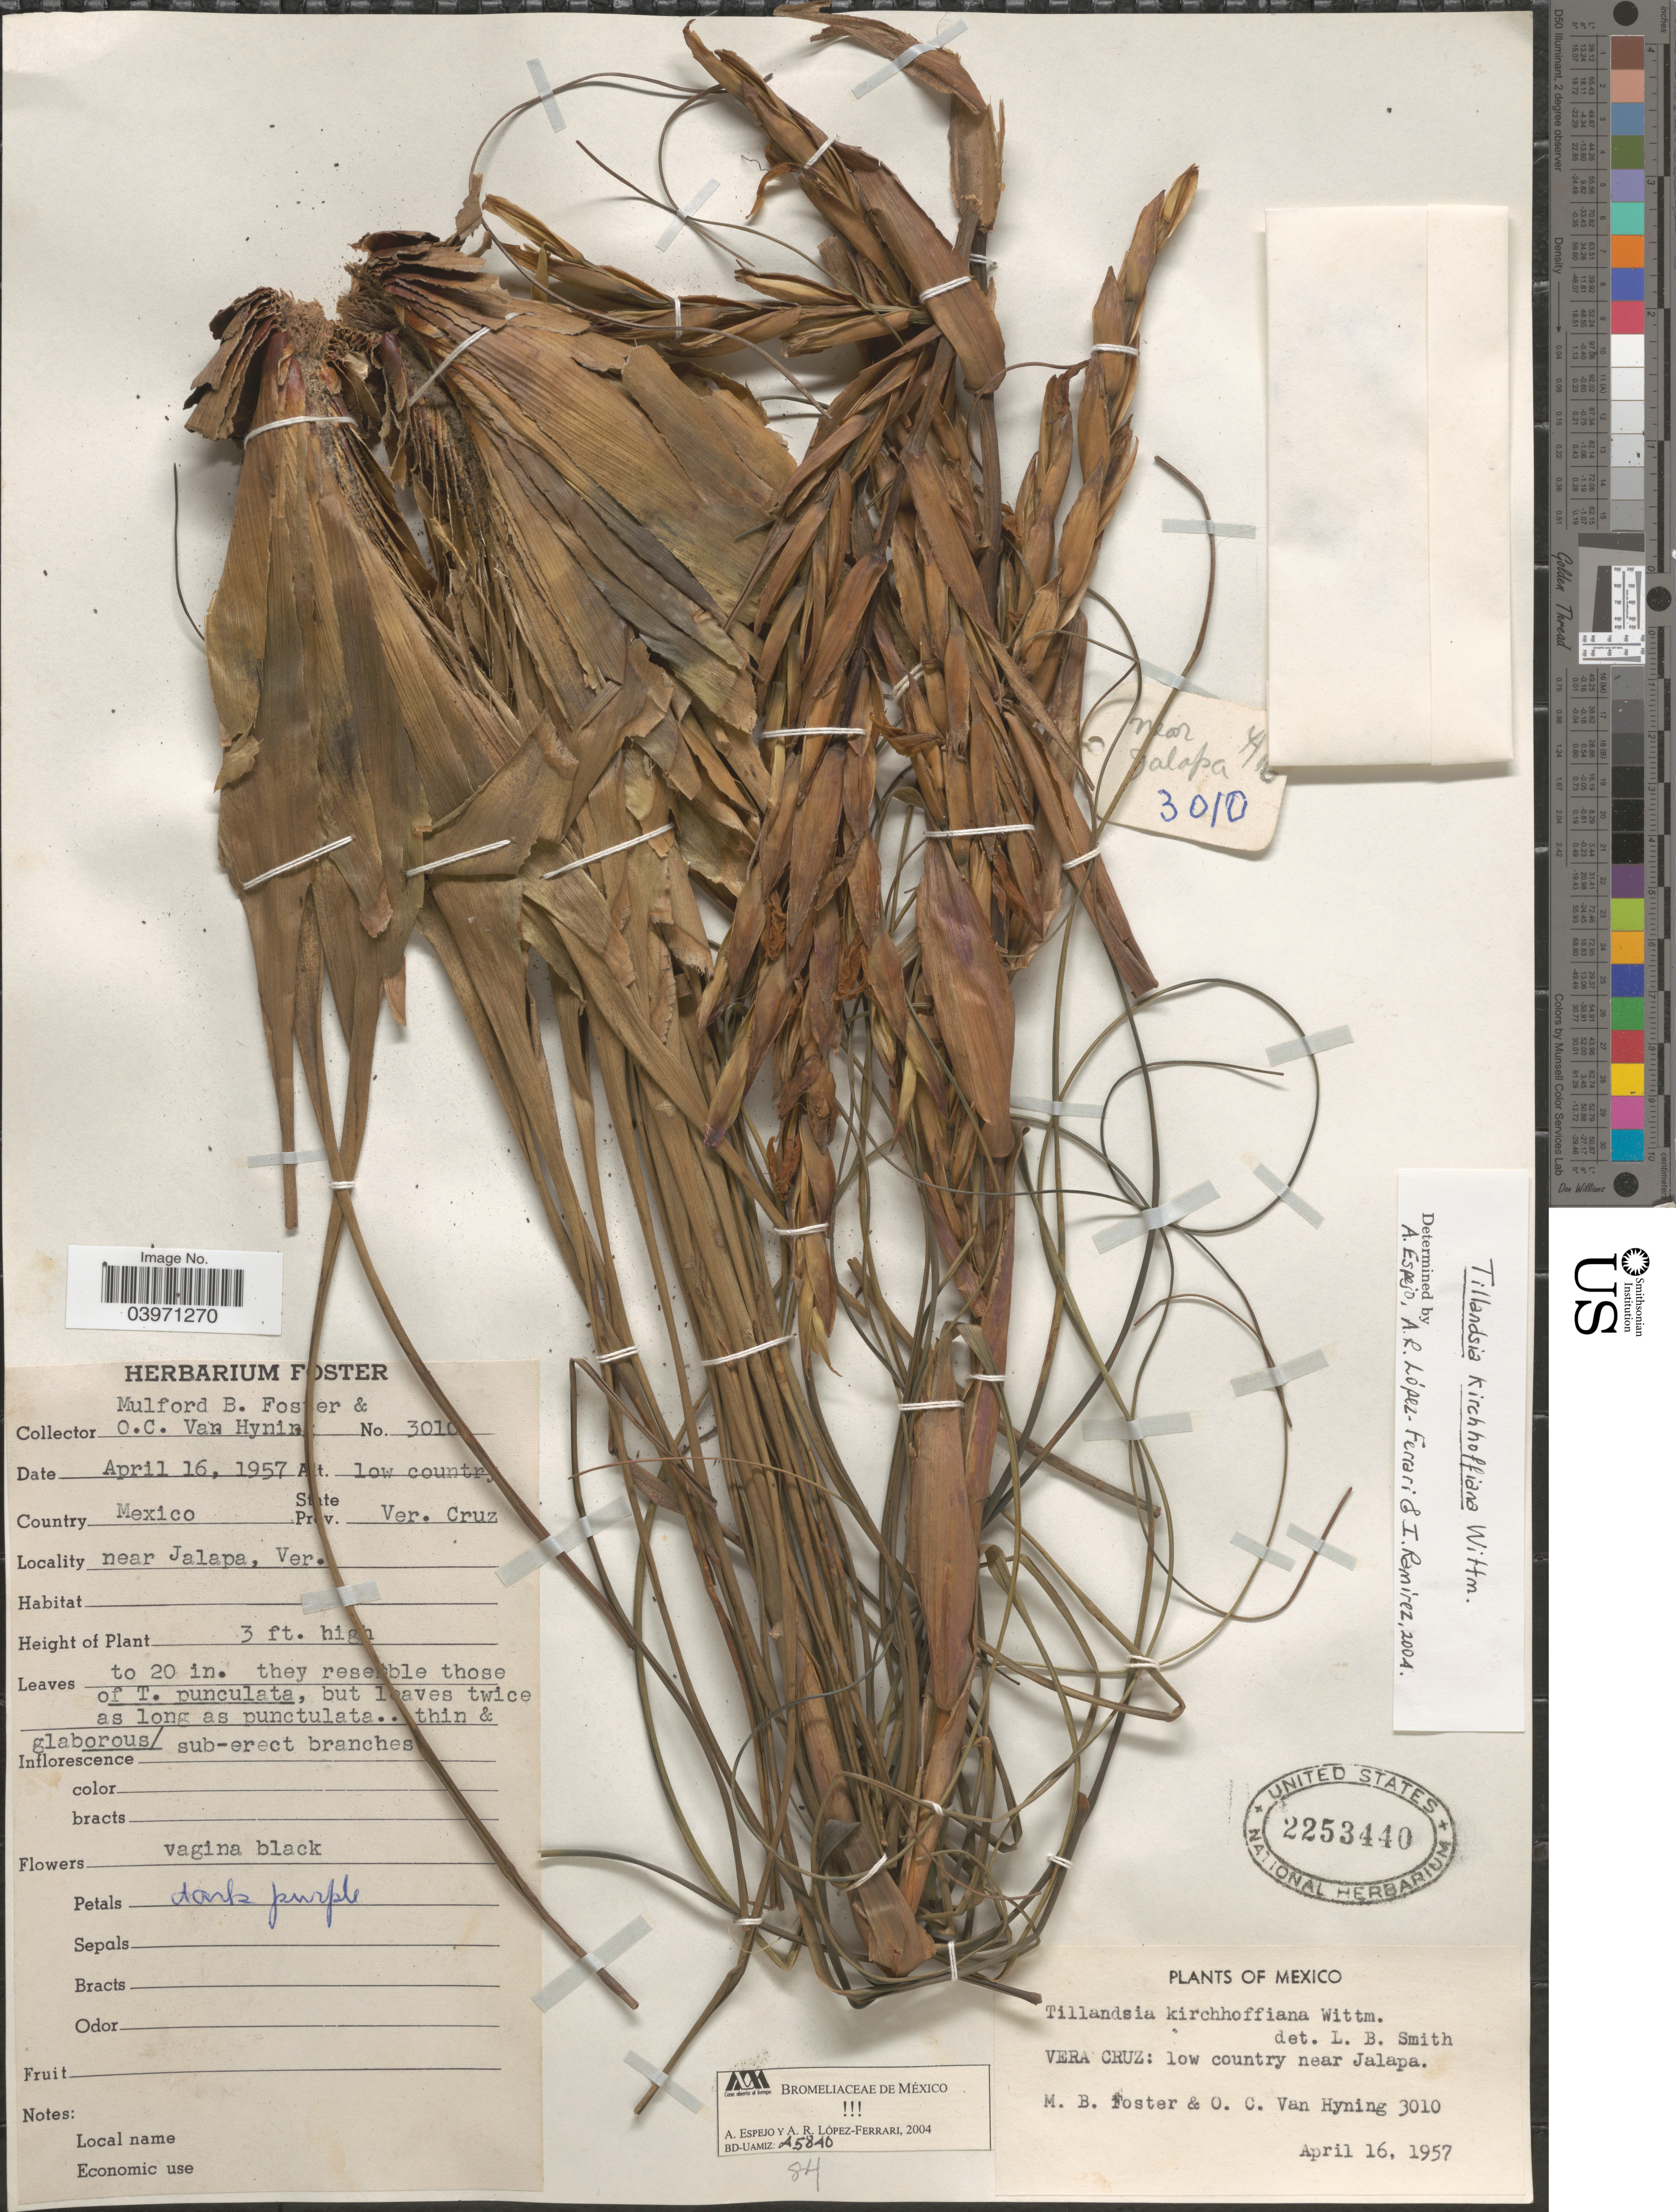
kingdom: Plantae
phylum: Tracheophyta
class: Liliopsida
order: Poales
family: Bromeliaceae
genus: Tillandsia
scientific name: Tillandsia kirchhoffiana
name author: Wittm.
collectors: M. B. Foster & O. Van Hyning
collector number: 3010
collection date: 1957-04-16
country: Mexico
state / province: Veracruz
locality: Vera Cruz. Near Jalapa.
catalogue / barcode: US 2253440